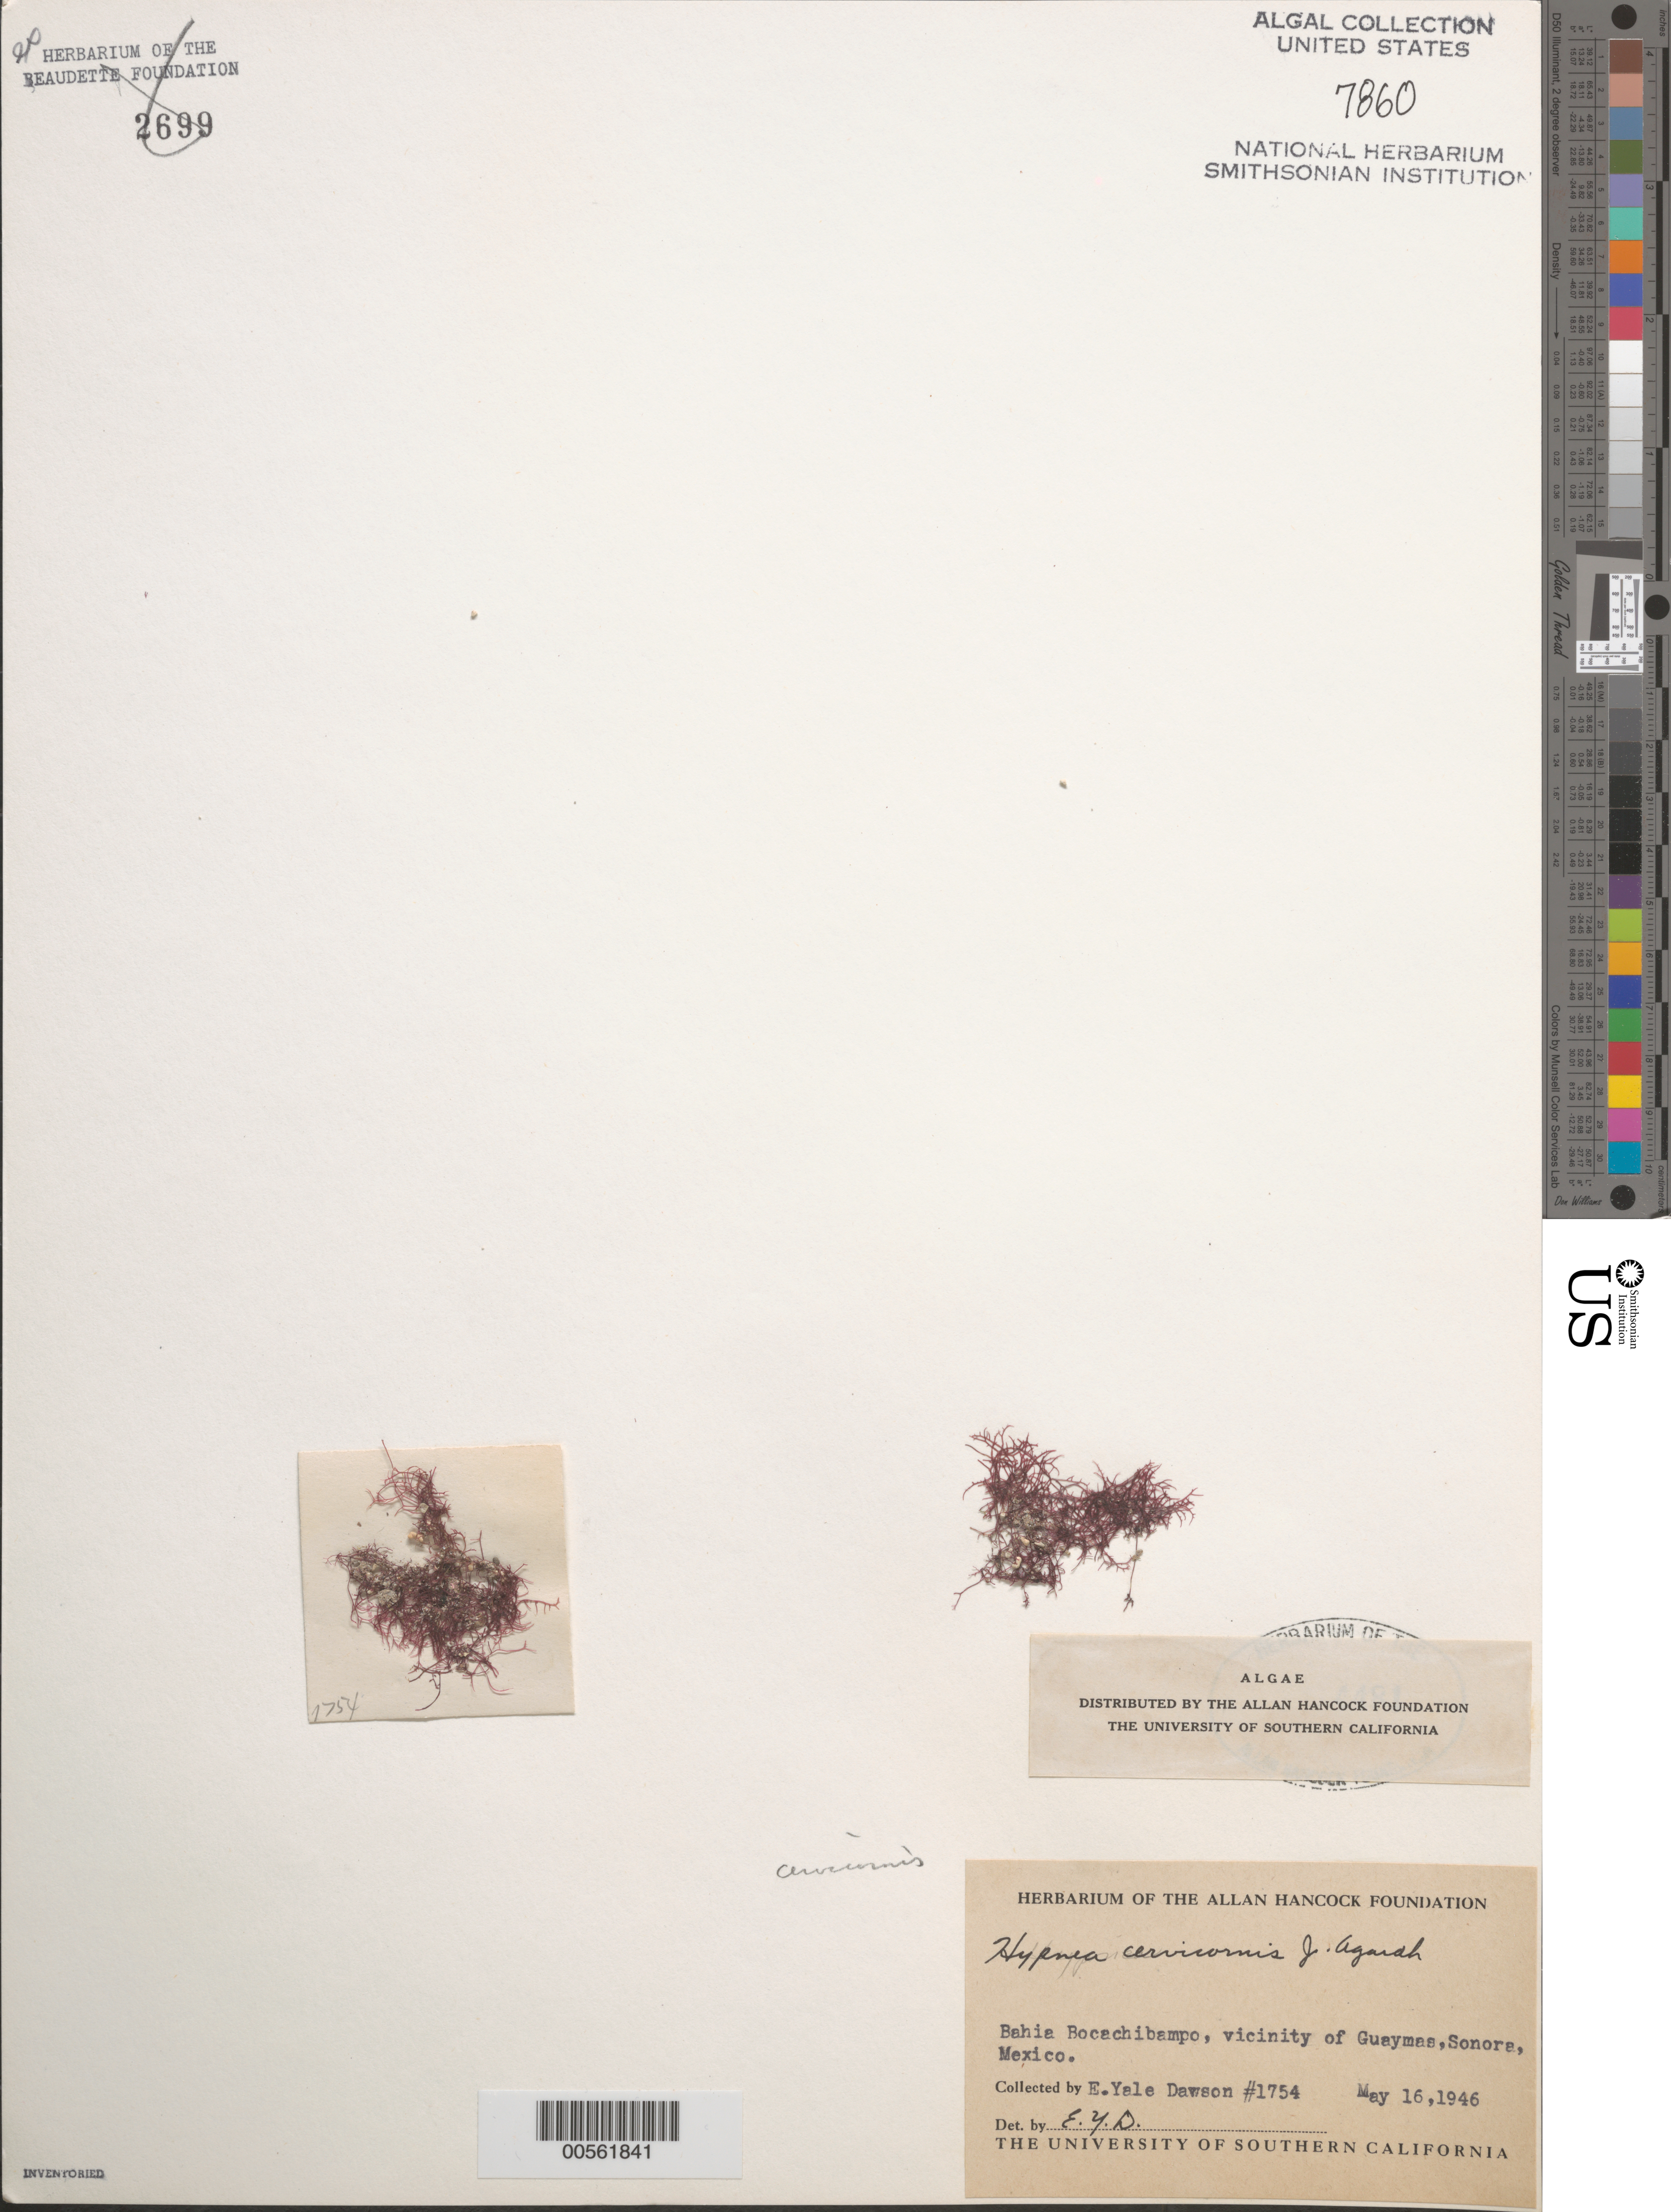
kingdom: Plantae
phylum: Rhodophyta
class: Florideophyceae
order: Gigartinales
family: Cystocloniaceae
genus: Hypnea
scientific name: Hypnea cervicornis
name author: J. Agardh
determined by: Dawson, E. Y.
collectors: E. Y. Dawson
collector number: EYD 1754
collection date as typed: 16 May 1946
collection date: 1946-05-16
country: Mexico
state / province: Sonora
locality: Bahia Bocochibampo near Guaymas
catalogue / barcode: US 7860